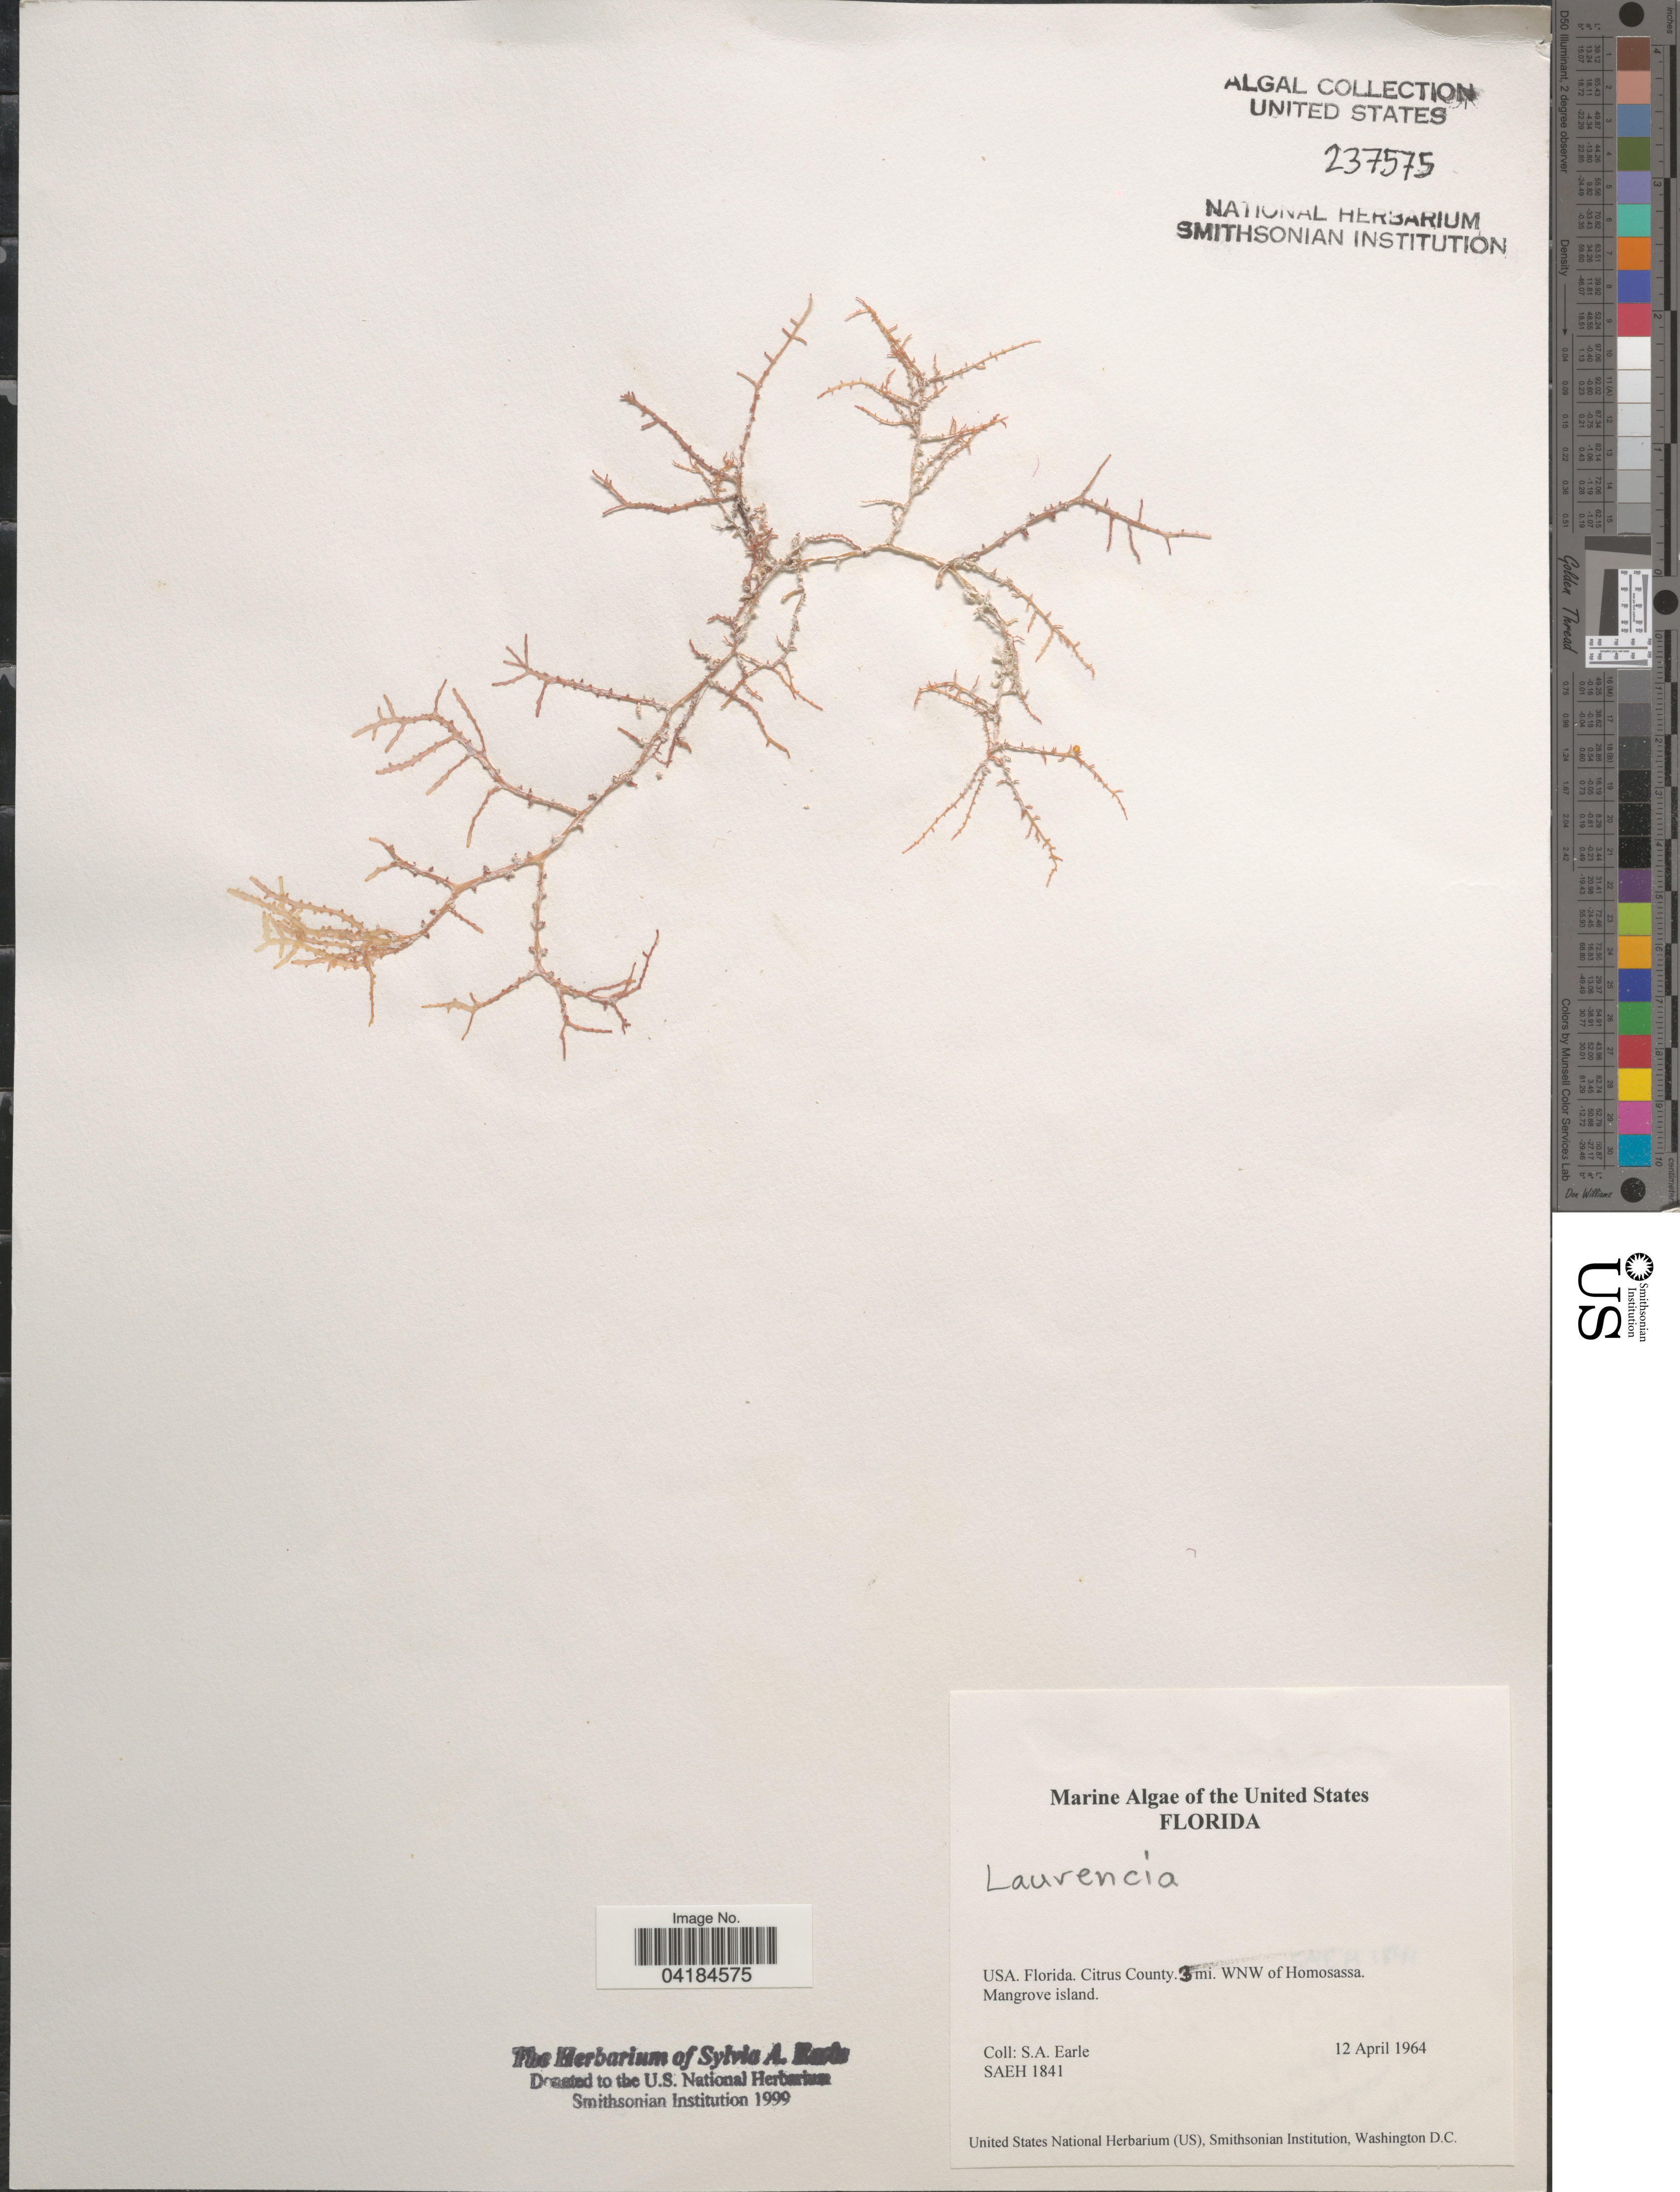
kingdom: Plantae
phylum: Rhodophyta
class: Florideophyceae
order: Ceramiales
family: Rhodomelaceae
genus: Laurencia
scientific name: Laurencia sp.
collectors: S. A. Earle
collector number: SAEH1841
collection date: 1964-04-12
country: United States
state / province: Florida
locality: Citrus County. 3 mi. WNW of Homosassa. Mangrove island.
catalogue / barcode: US 237575